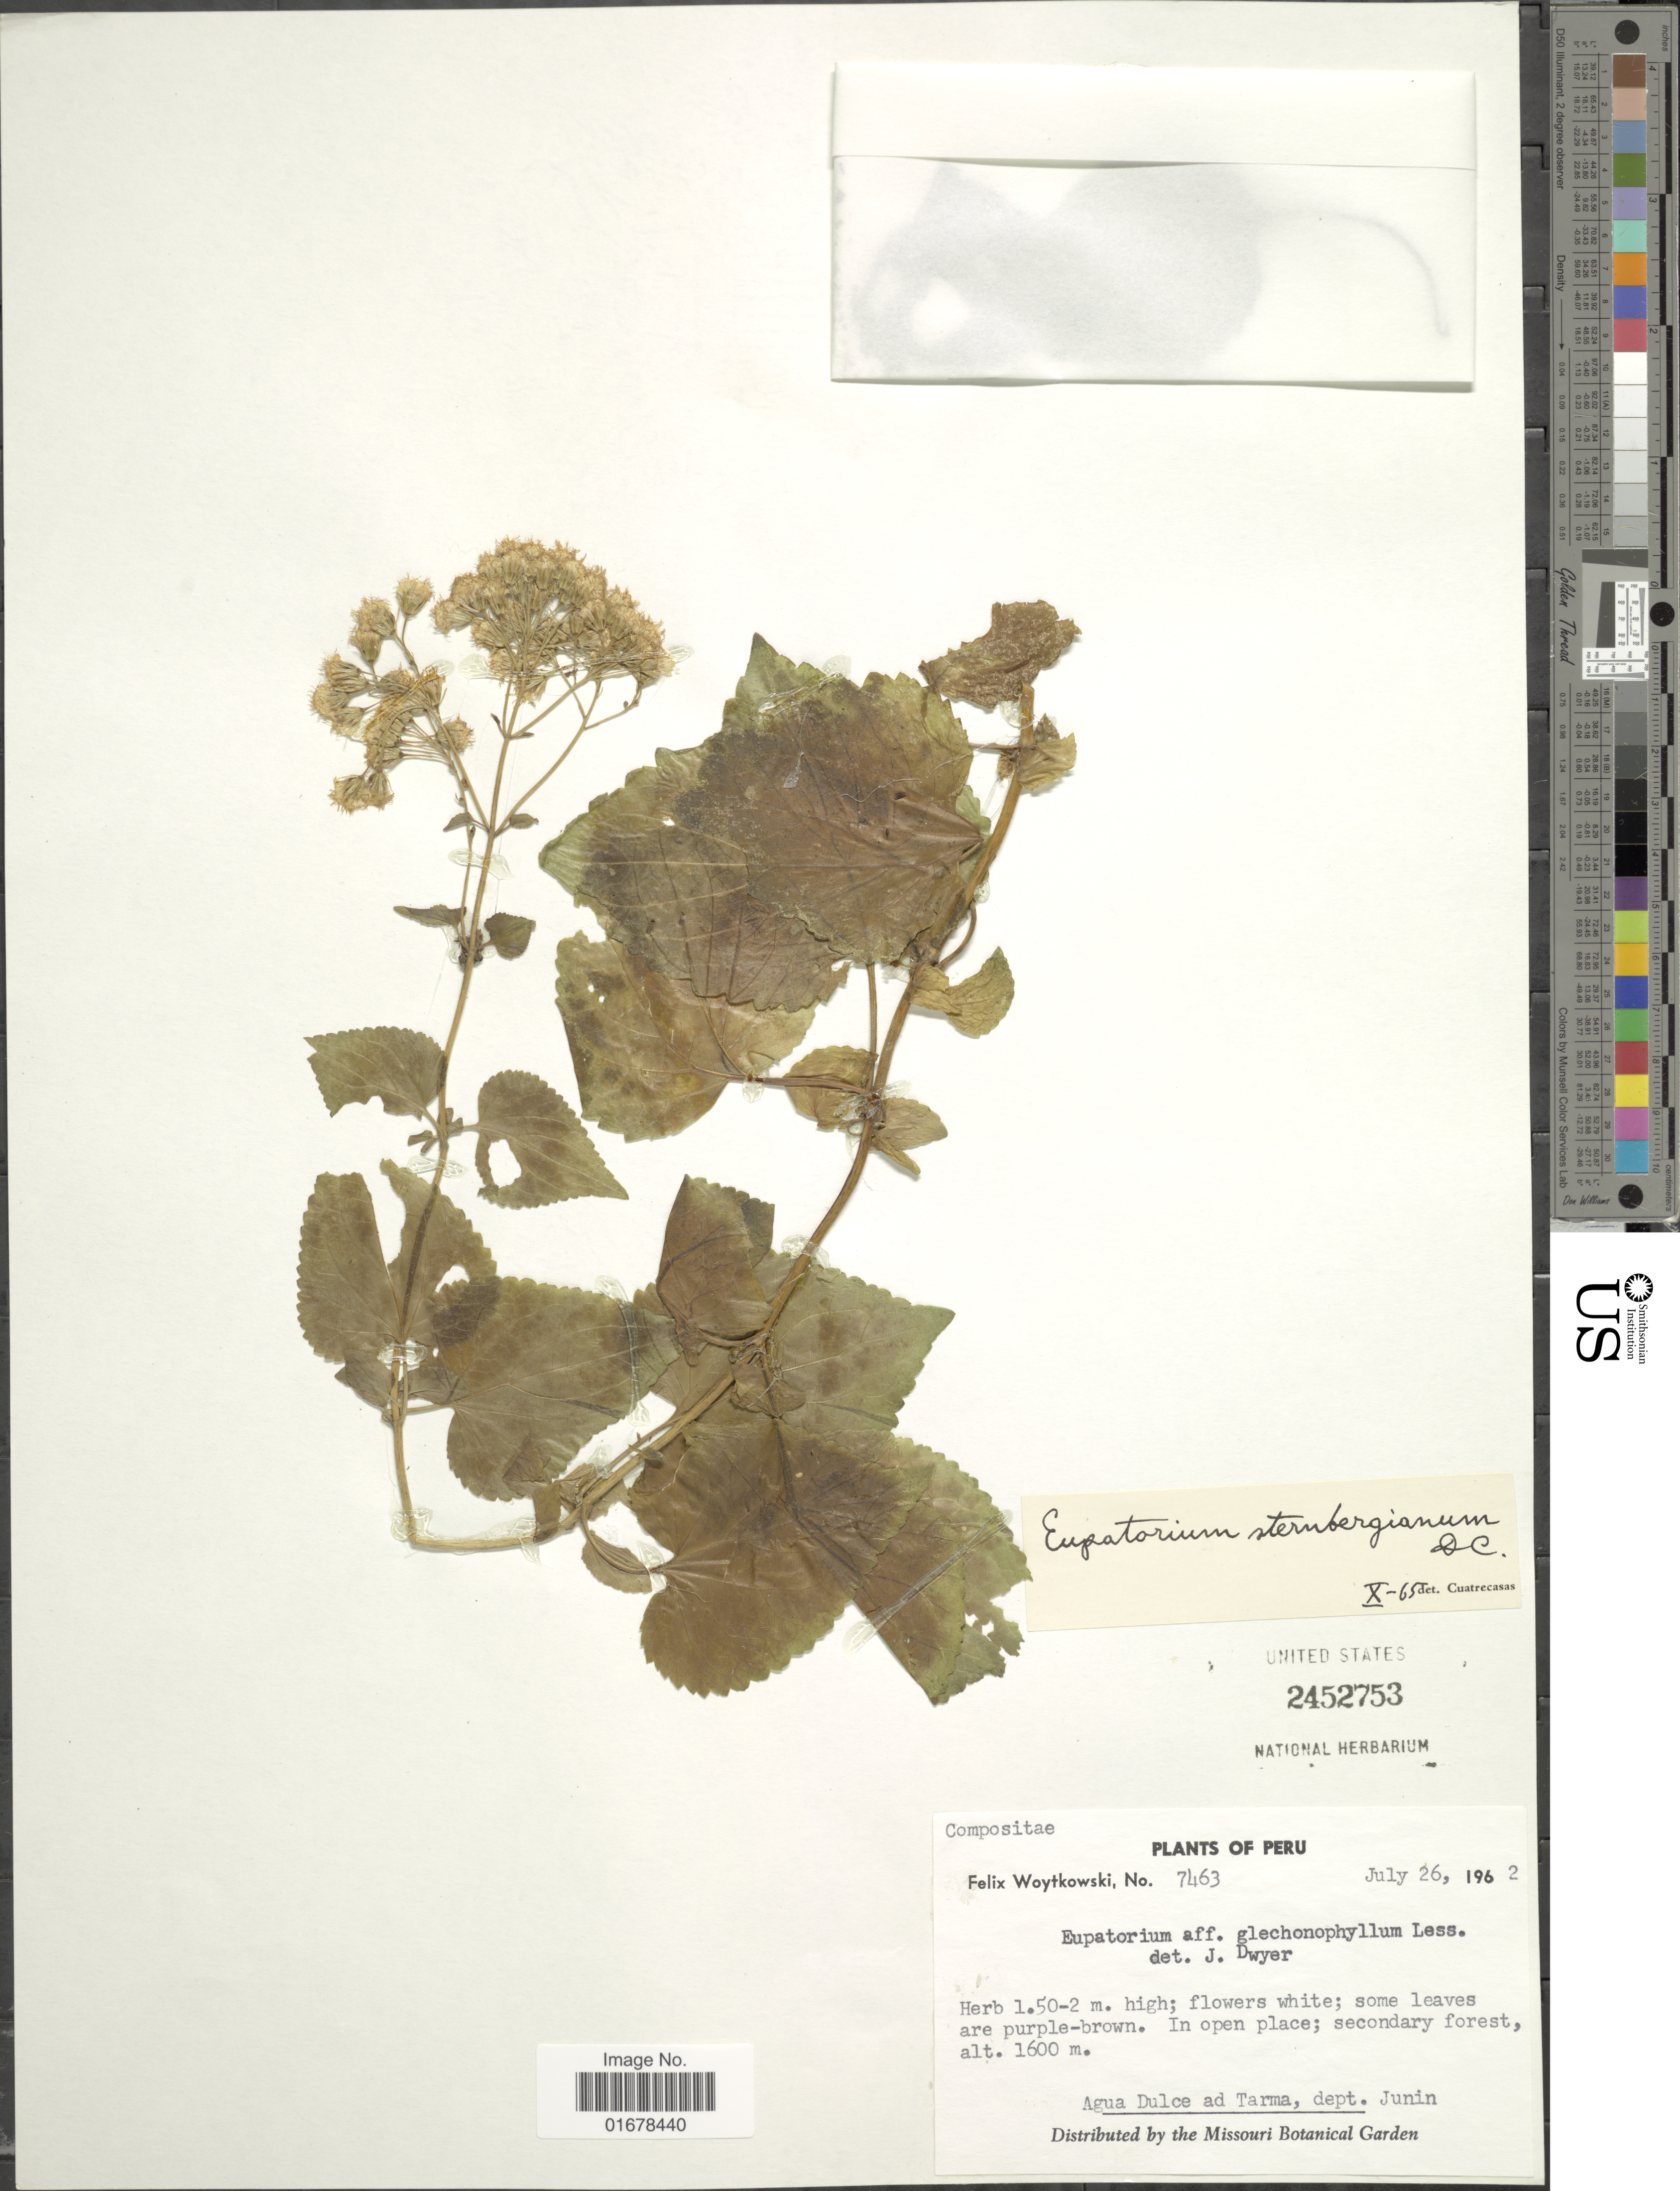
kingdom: Plantae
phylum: Tracheophyta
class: Magnoliopsida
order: Asterales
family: Asteraceae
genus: Ageratina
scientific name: Ageratina sternbergiana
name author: (DC.) R.M. King & H. Rob.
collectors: F. Woytkowski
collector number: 7463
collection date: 1962-07-26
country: Peru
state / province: Junín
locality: Agua Dulce ad Tarma, dept. Junin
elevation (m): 1600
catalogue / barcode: US 2452753